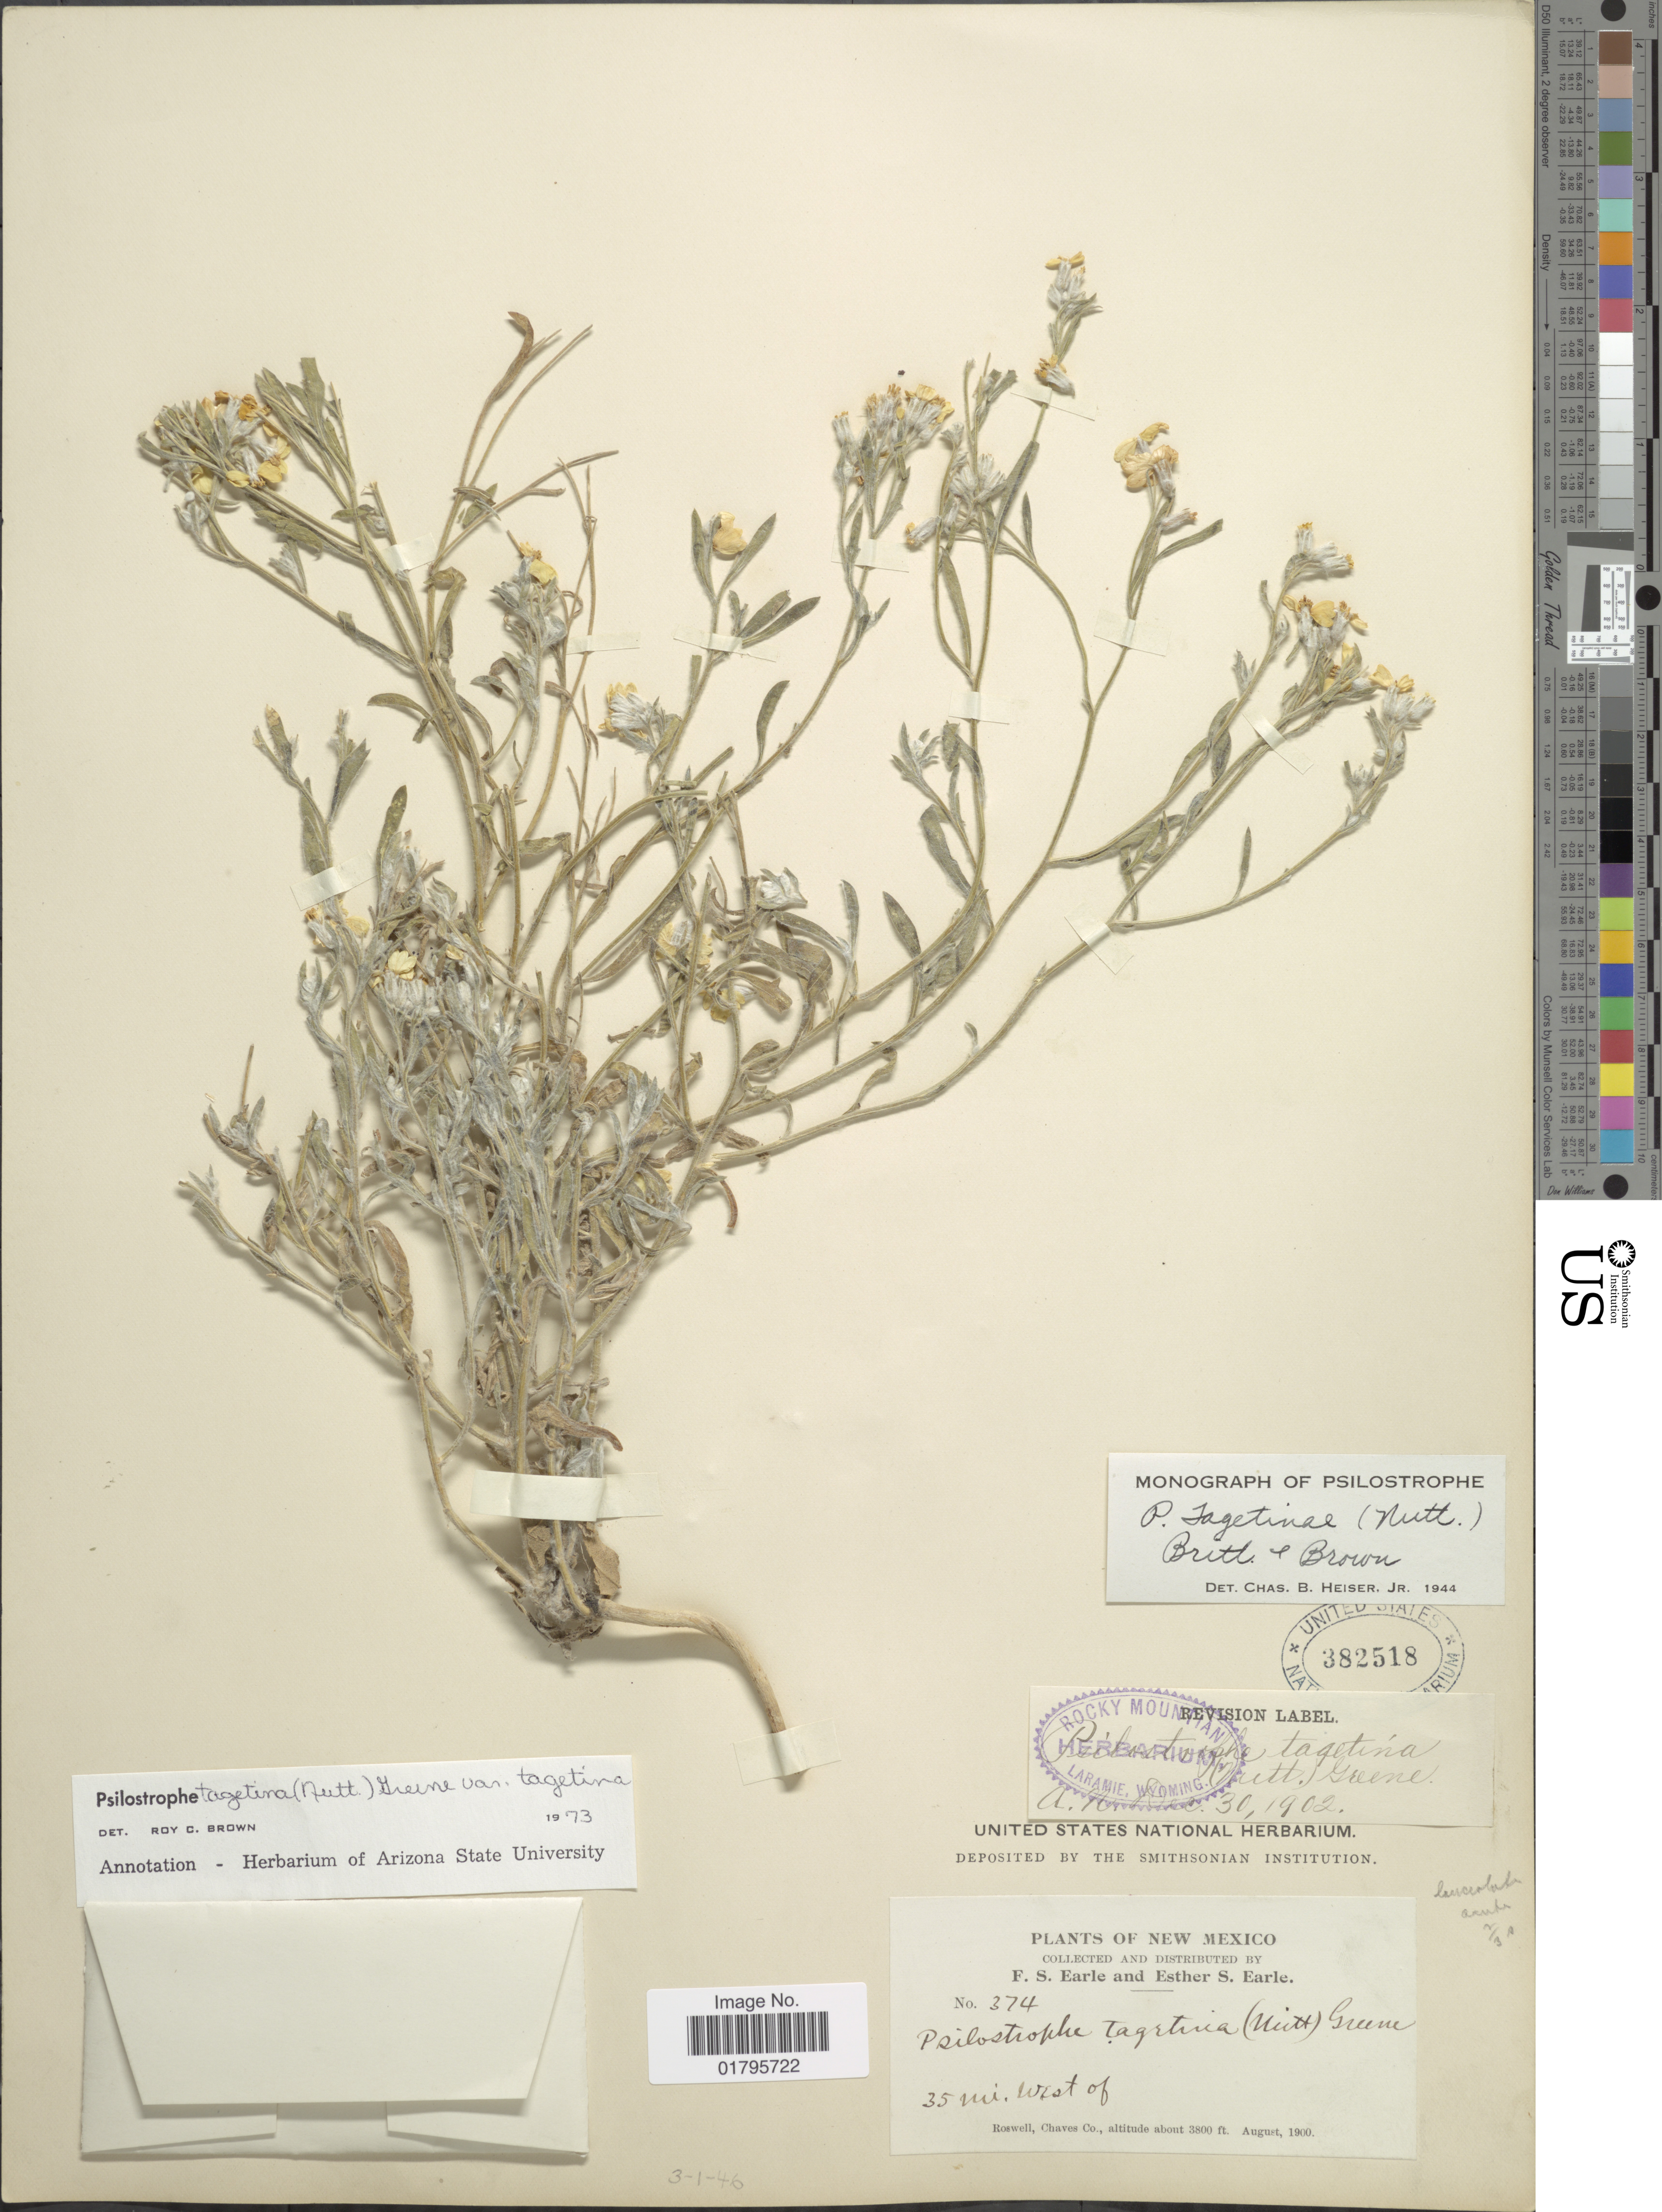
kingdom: Plantae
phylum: Tracheophyta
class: Magnoliopsida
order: Asterales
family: Asteraceae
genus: Psilostrophe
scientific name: Psilostrophe tagetina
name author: (Nutt.) Greene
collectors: F. S. Earle & E. S. Earle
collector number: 374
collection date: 1900-08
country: United States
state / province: New Mexico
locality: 35 mi west of Roswell, Chaves Co.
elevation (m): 1158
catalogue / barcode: US 382518